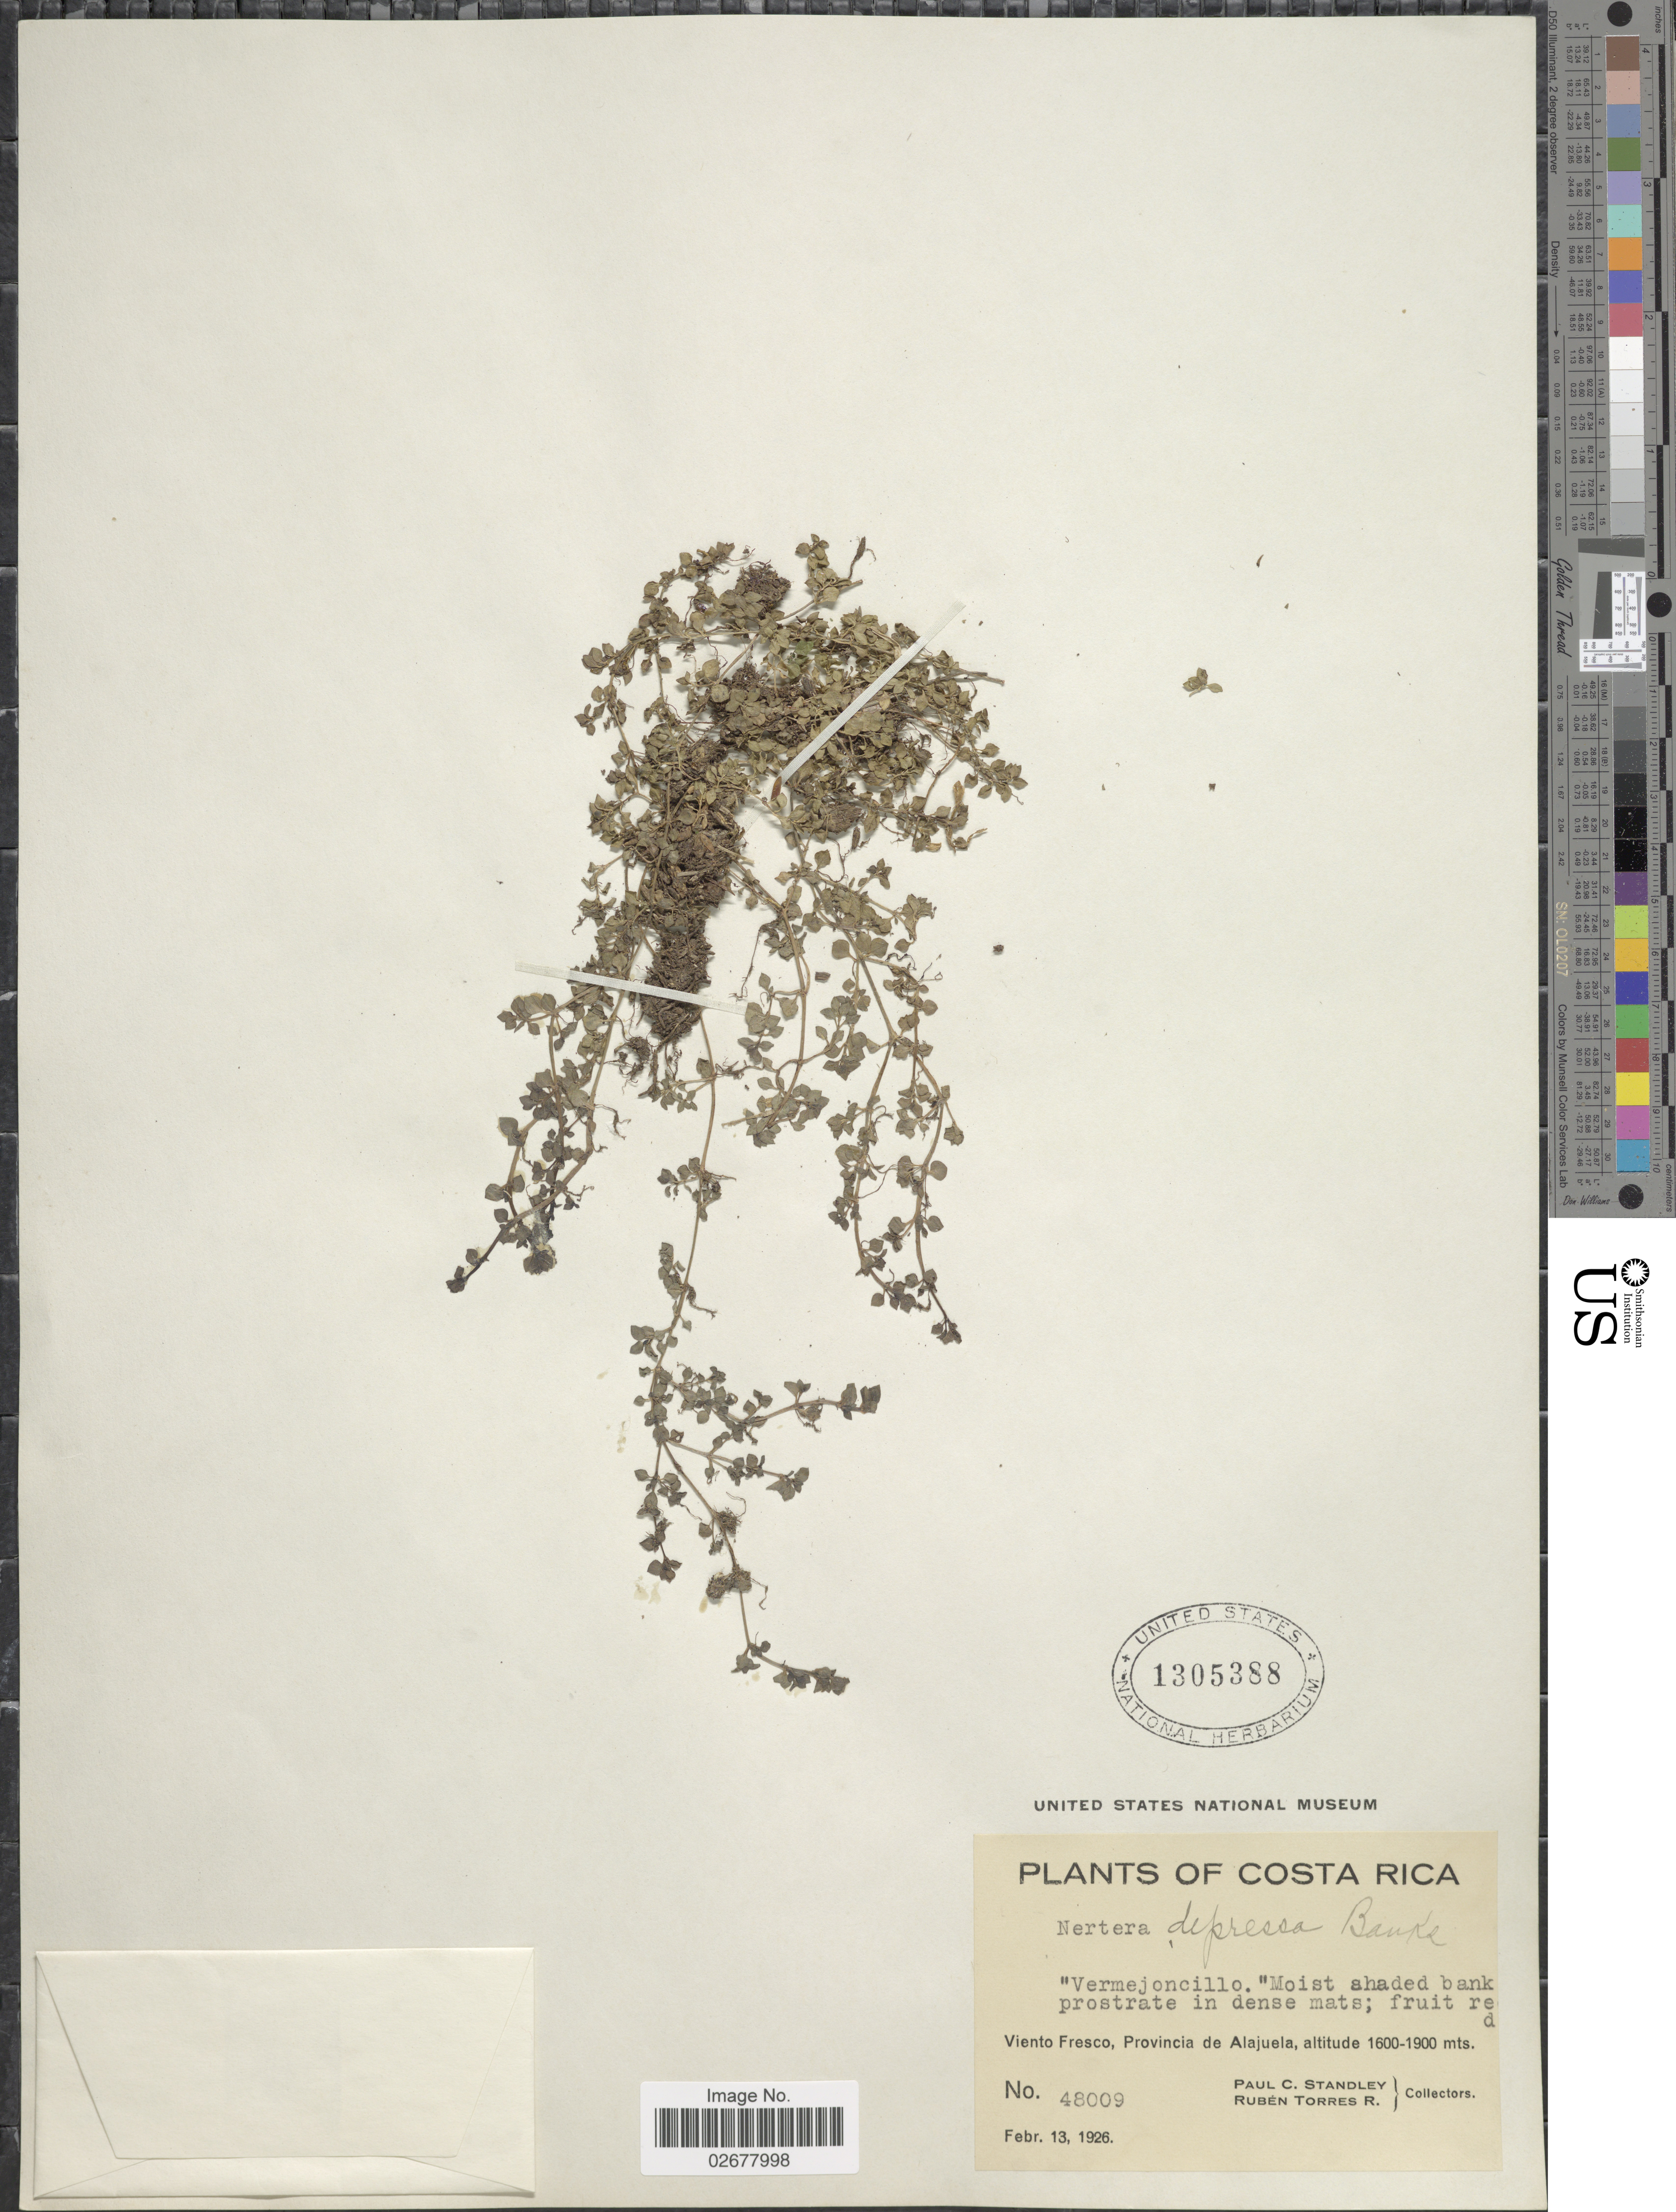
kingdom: Plantae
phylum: Tracheophyta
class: Magnoliopsida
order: Gentianales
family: Rubiaceae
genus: Nertera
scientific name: Nertera depressa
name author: Banks & Sol. ex Gaertn.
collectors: P. C. Standley & R. Torres R.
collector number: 48009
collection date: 1926-02-13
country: Costa Rica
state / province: Alajuela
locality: Viento Fresco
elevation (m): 1600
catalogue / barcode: US 1305388